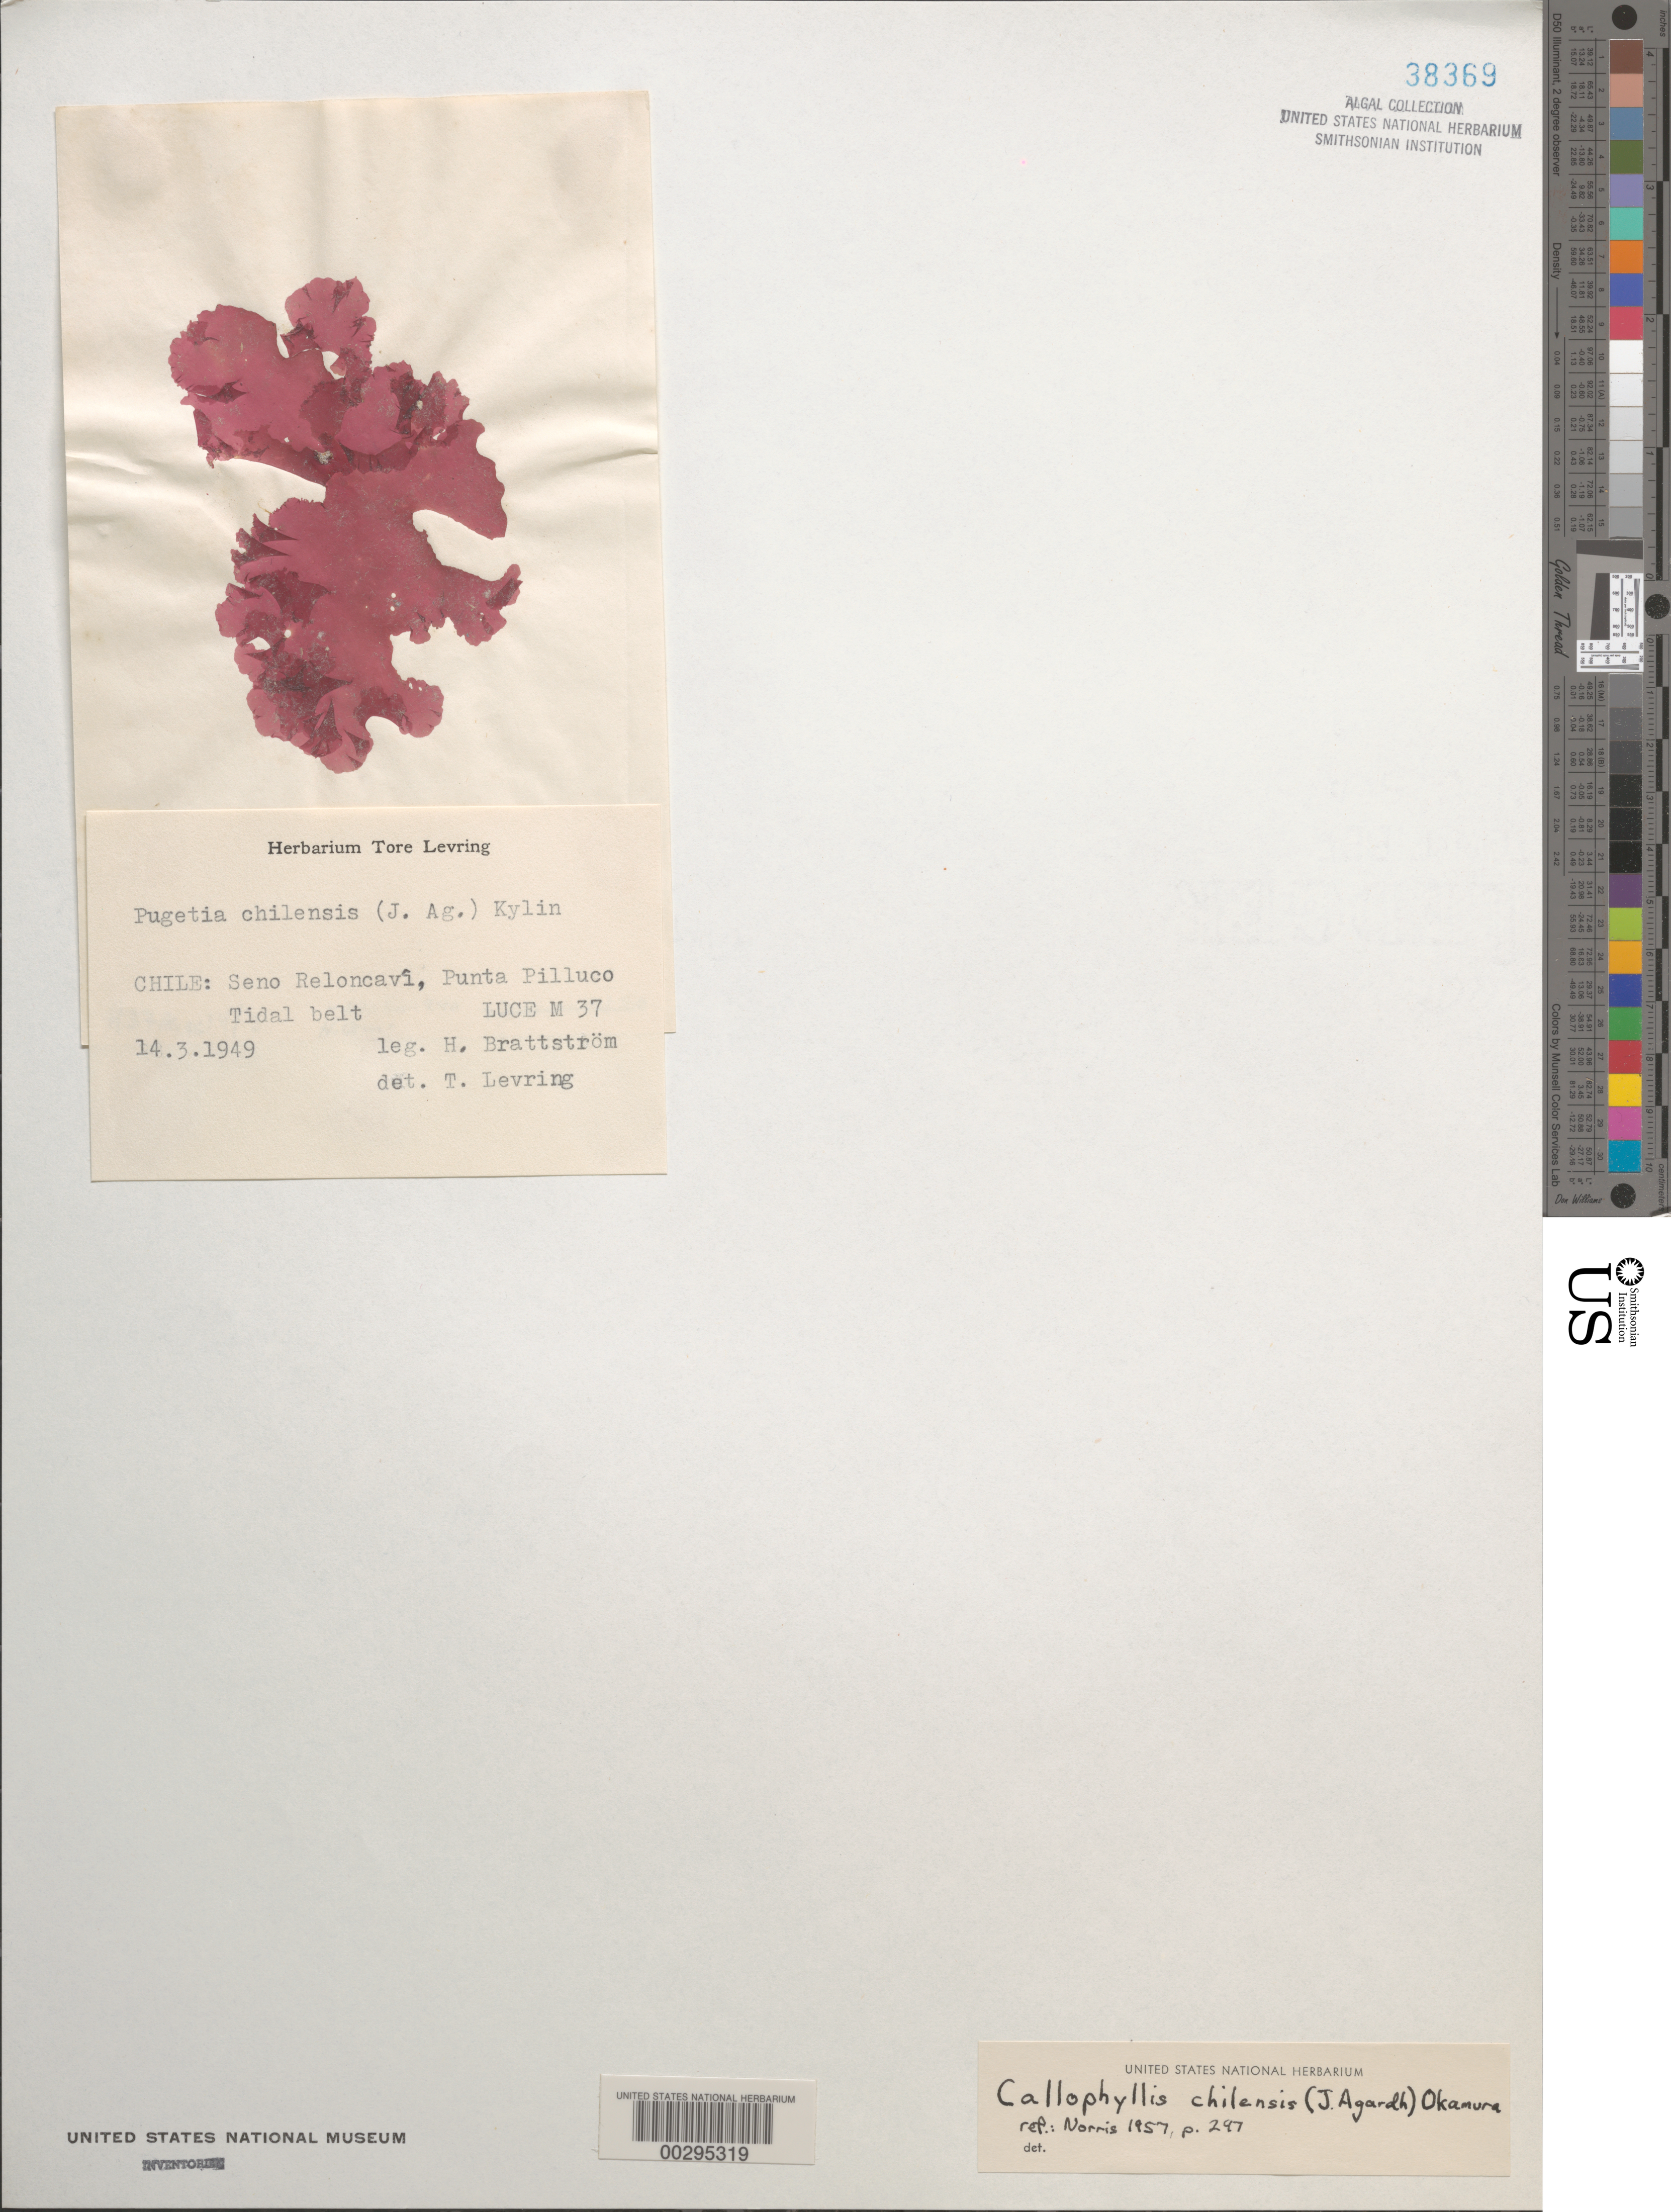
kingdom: Plantae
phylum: Rhodophyta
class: Florideophyceae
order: Gigartinales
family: Kallymeniaceae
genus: Salishia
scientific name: Salishia chilensis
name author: (J. Agardh) Clarkston & G.W. Saunders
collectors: H. Brattstrom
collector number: Luce M 37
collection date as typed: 14 Mar 1949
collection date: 1949-03-14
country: Chile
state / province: Los Lagos (X)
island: Isla Tenglo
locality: Punta Pilluco, Seno Reloncavi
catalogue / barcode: US 38369